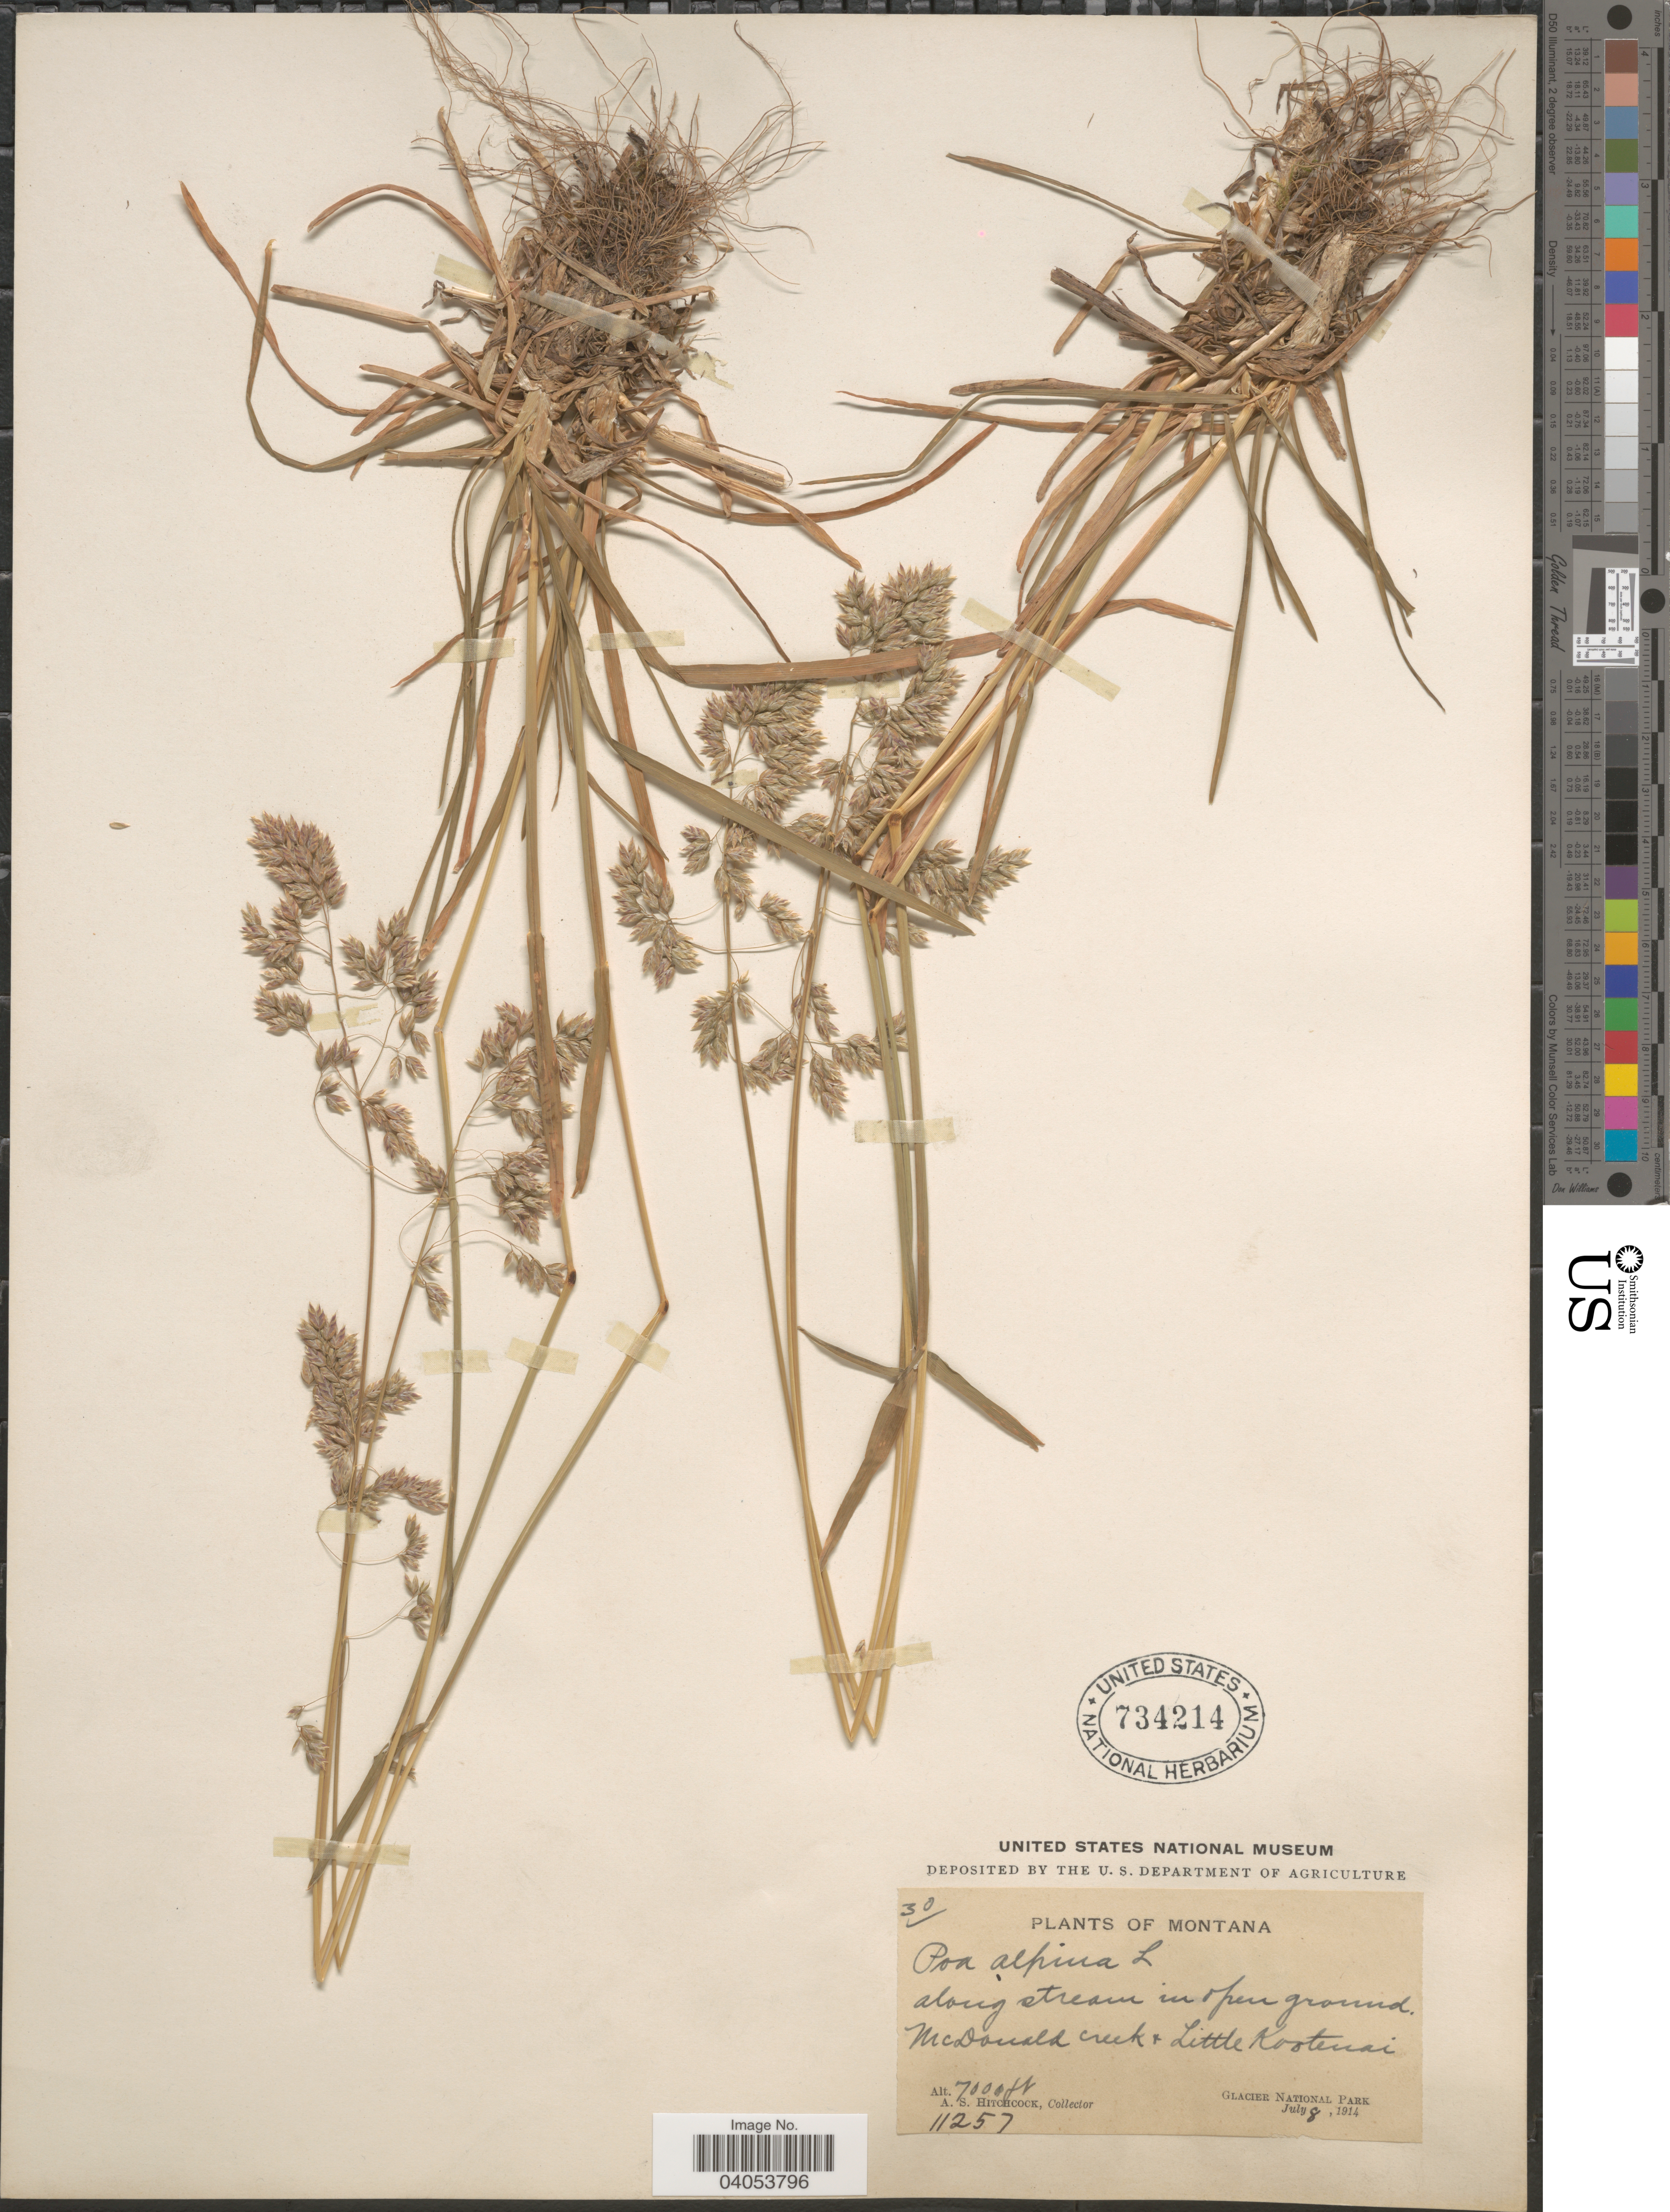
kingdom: Plantae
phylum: Tracheophyta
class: Liliopsida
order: Poales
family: Poaceae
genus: Poa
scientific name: Poa alpina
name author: L.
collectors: A. S. Hitchcock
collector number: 11257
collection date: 1914-07-08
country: United States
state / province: Montana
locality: McDonald Creek & Little Kootenai. Glacier National Park.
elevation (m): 2134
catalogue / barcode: US 734214